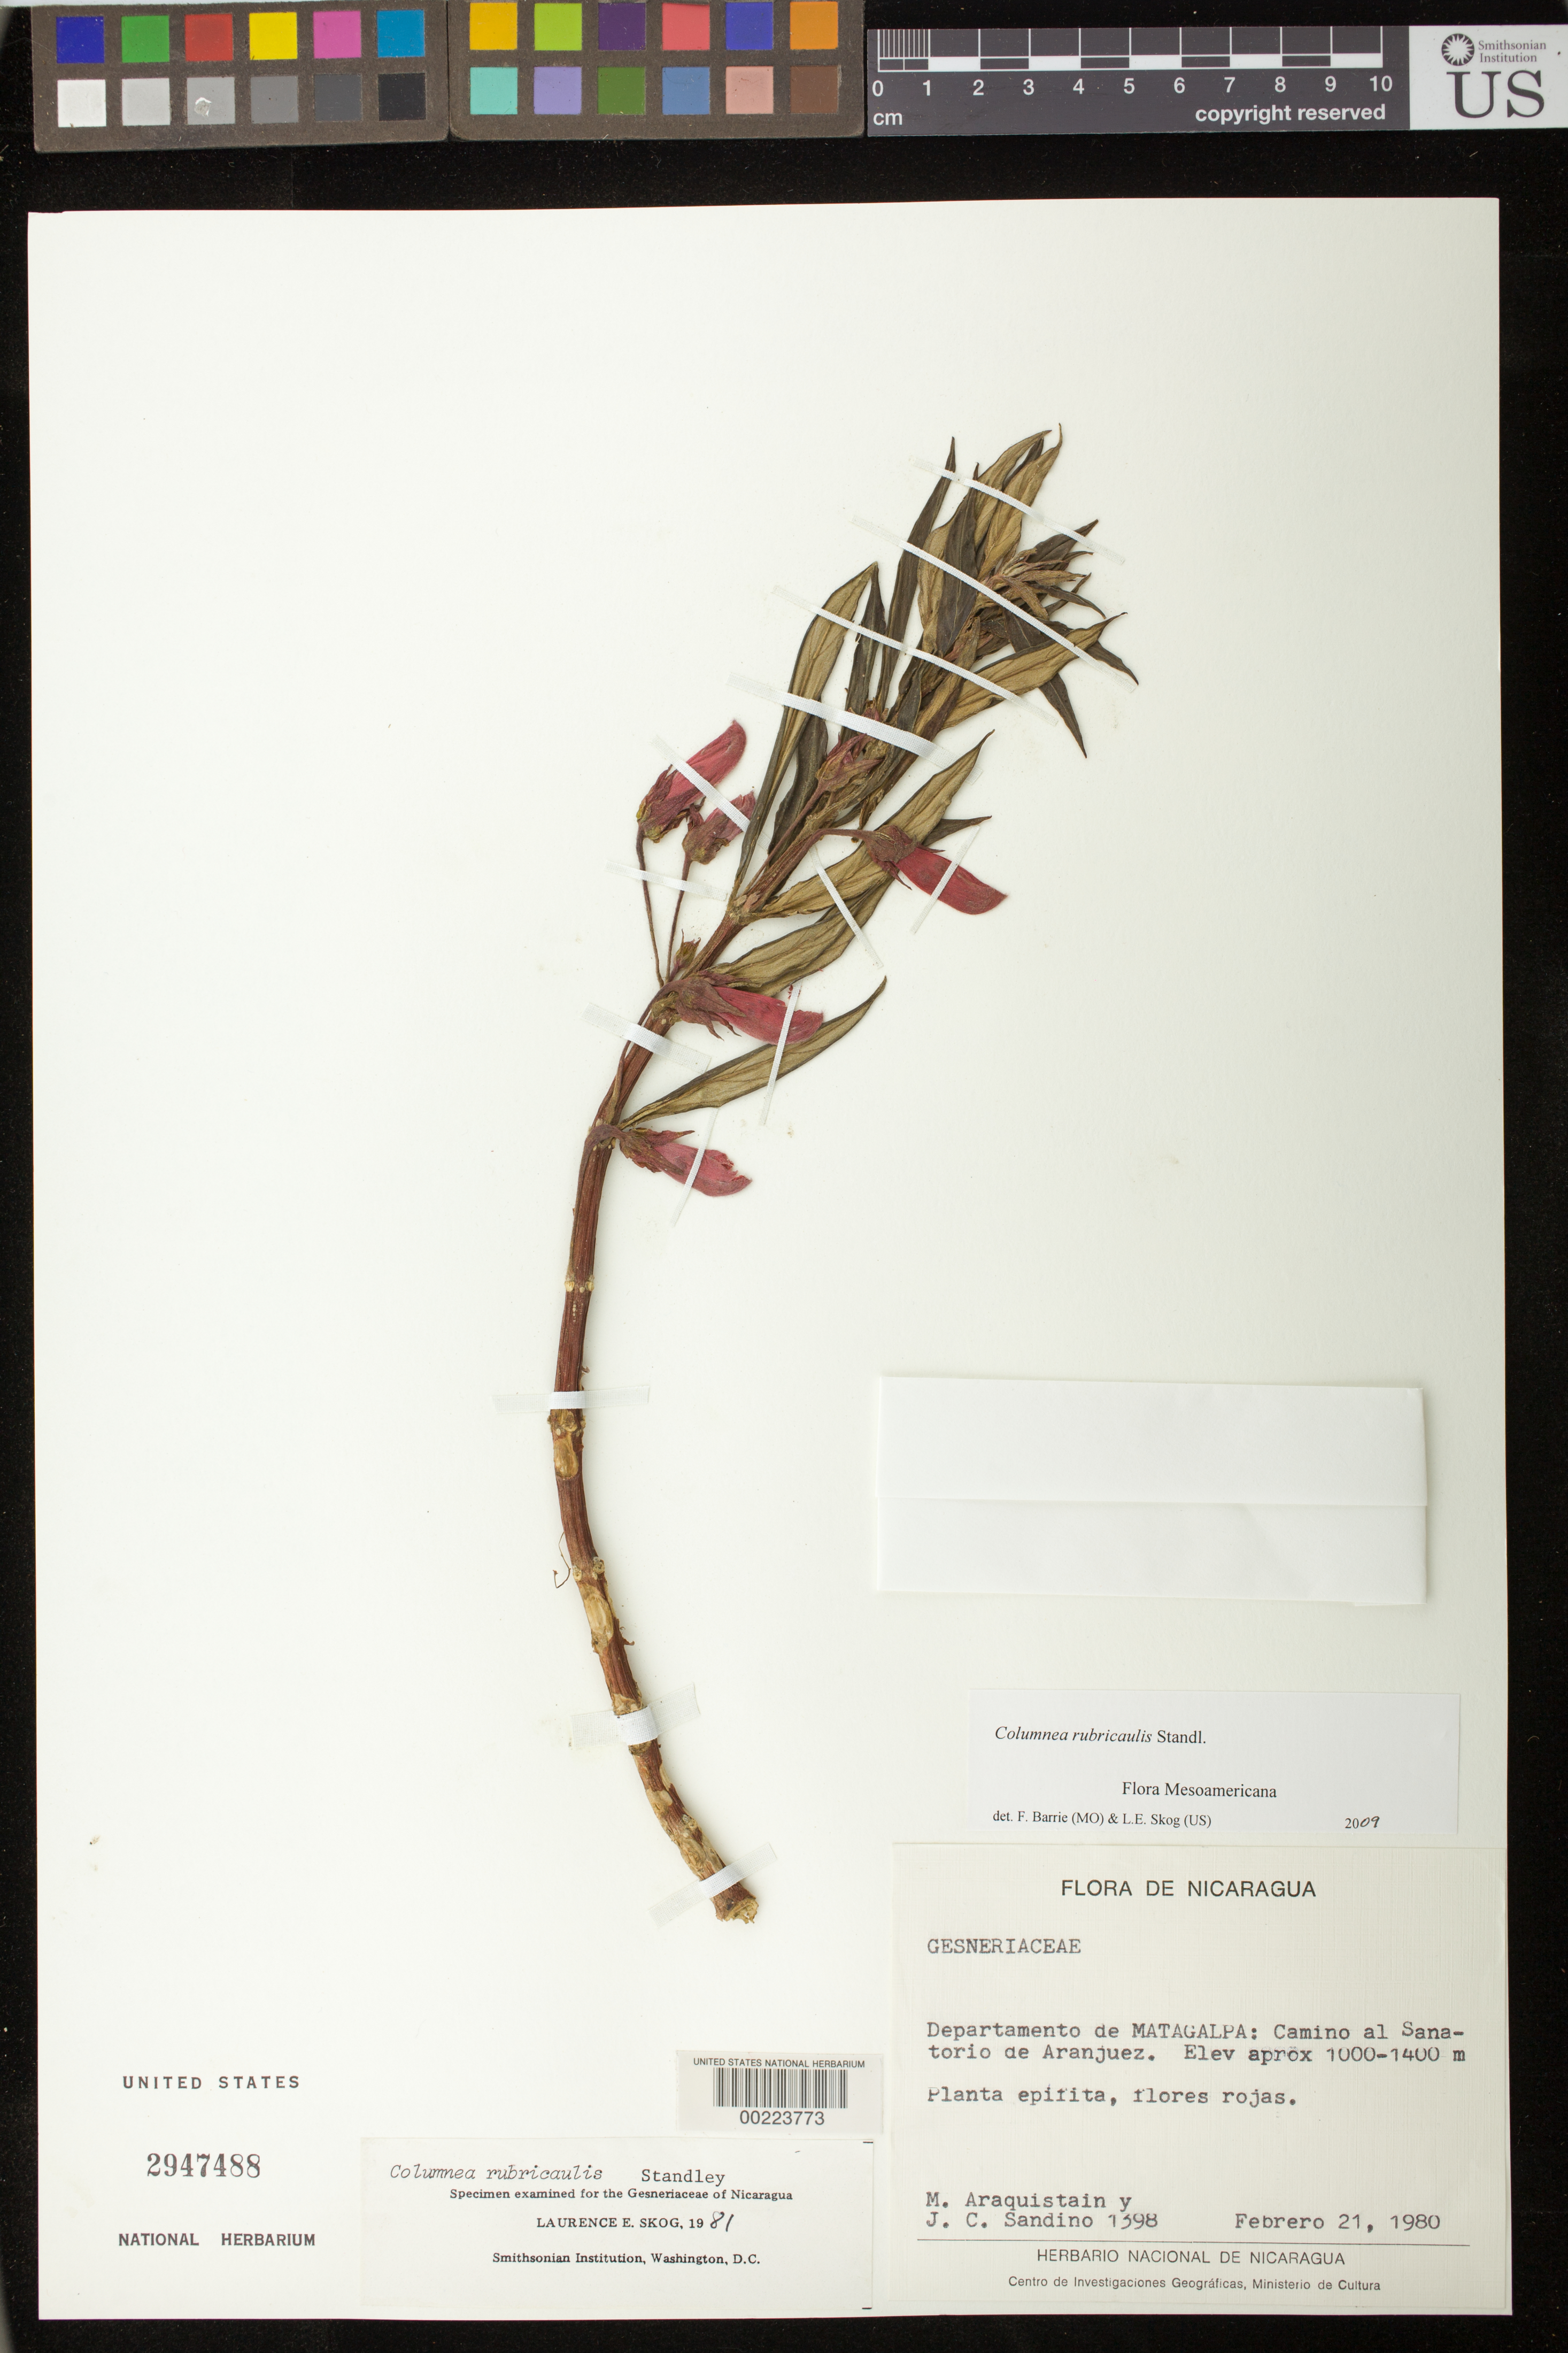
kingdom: Plantae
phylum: Tracheophyta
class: Magnoliopsida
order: Lamiales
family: Gesneriaceae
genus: Columnea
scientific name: Columnea rubricaulis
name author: Standl.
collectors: M. Araquistain & J. Sandino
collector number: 1398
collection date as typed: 21 Feb 1980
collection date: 1980-02-21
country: Nicaragua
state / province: Matagalpa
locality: Road to Sanatorio from Aranjuez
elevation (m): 1000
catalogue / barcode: US 2947488